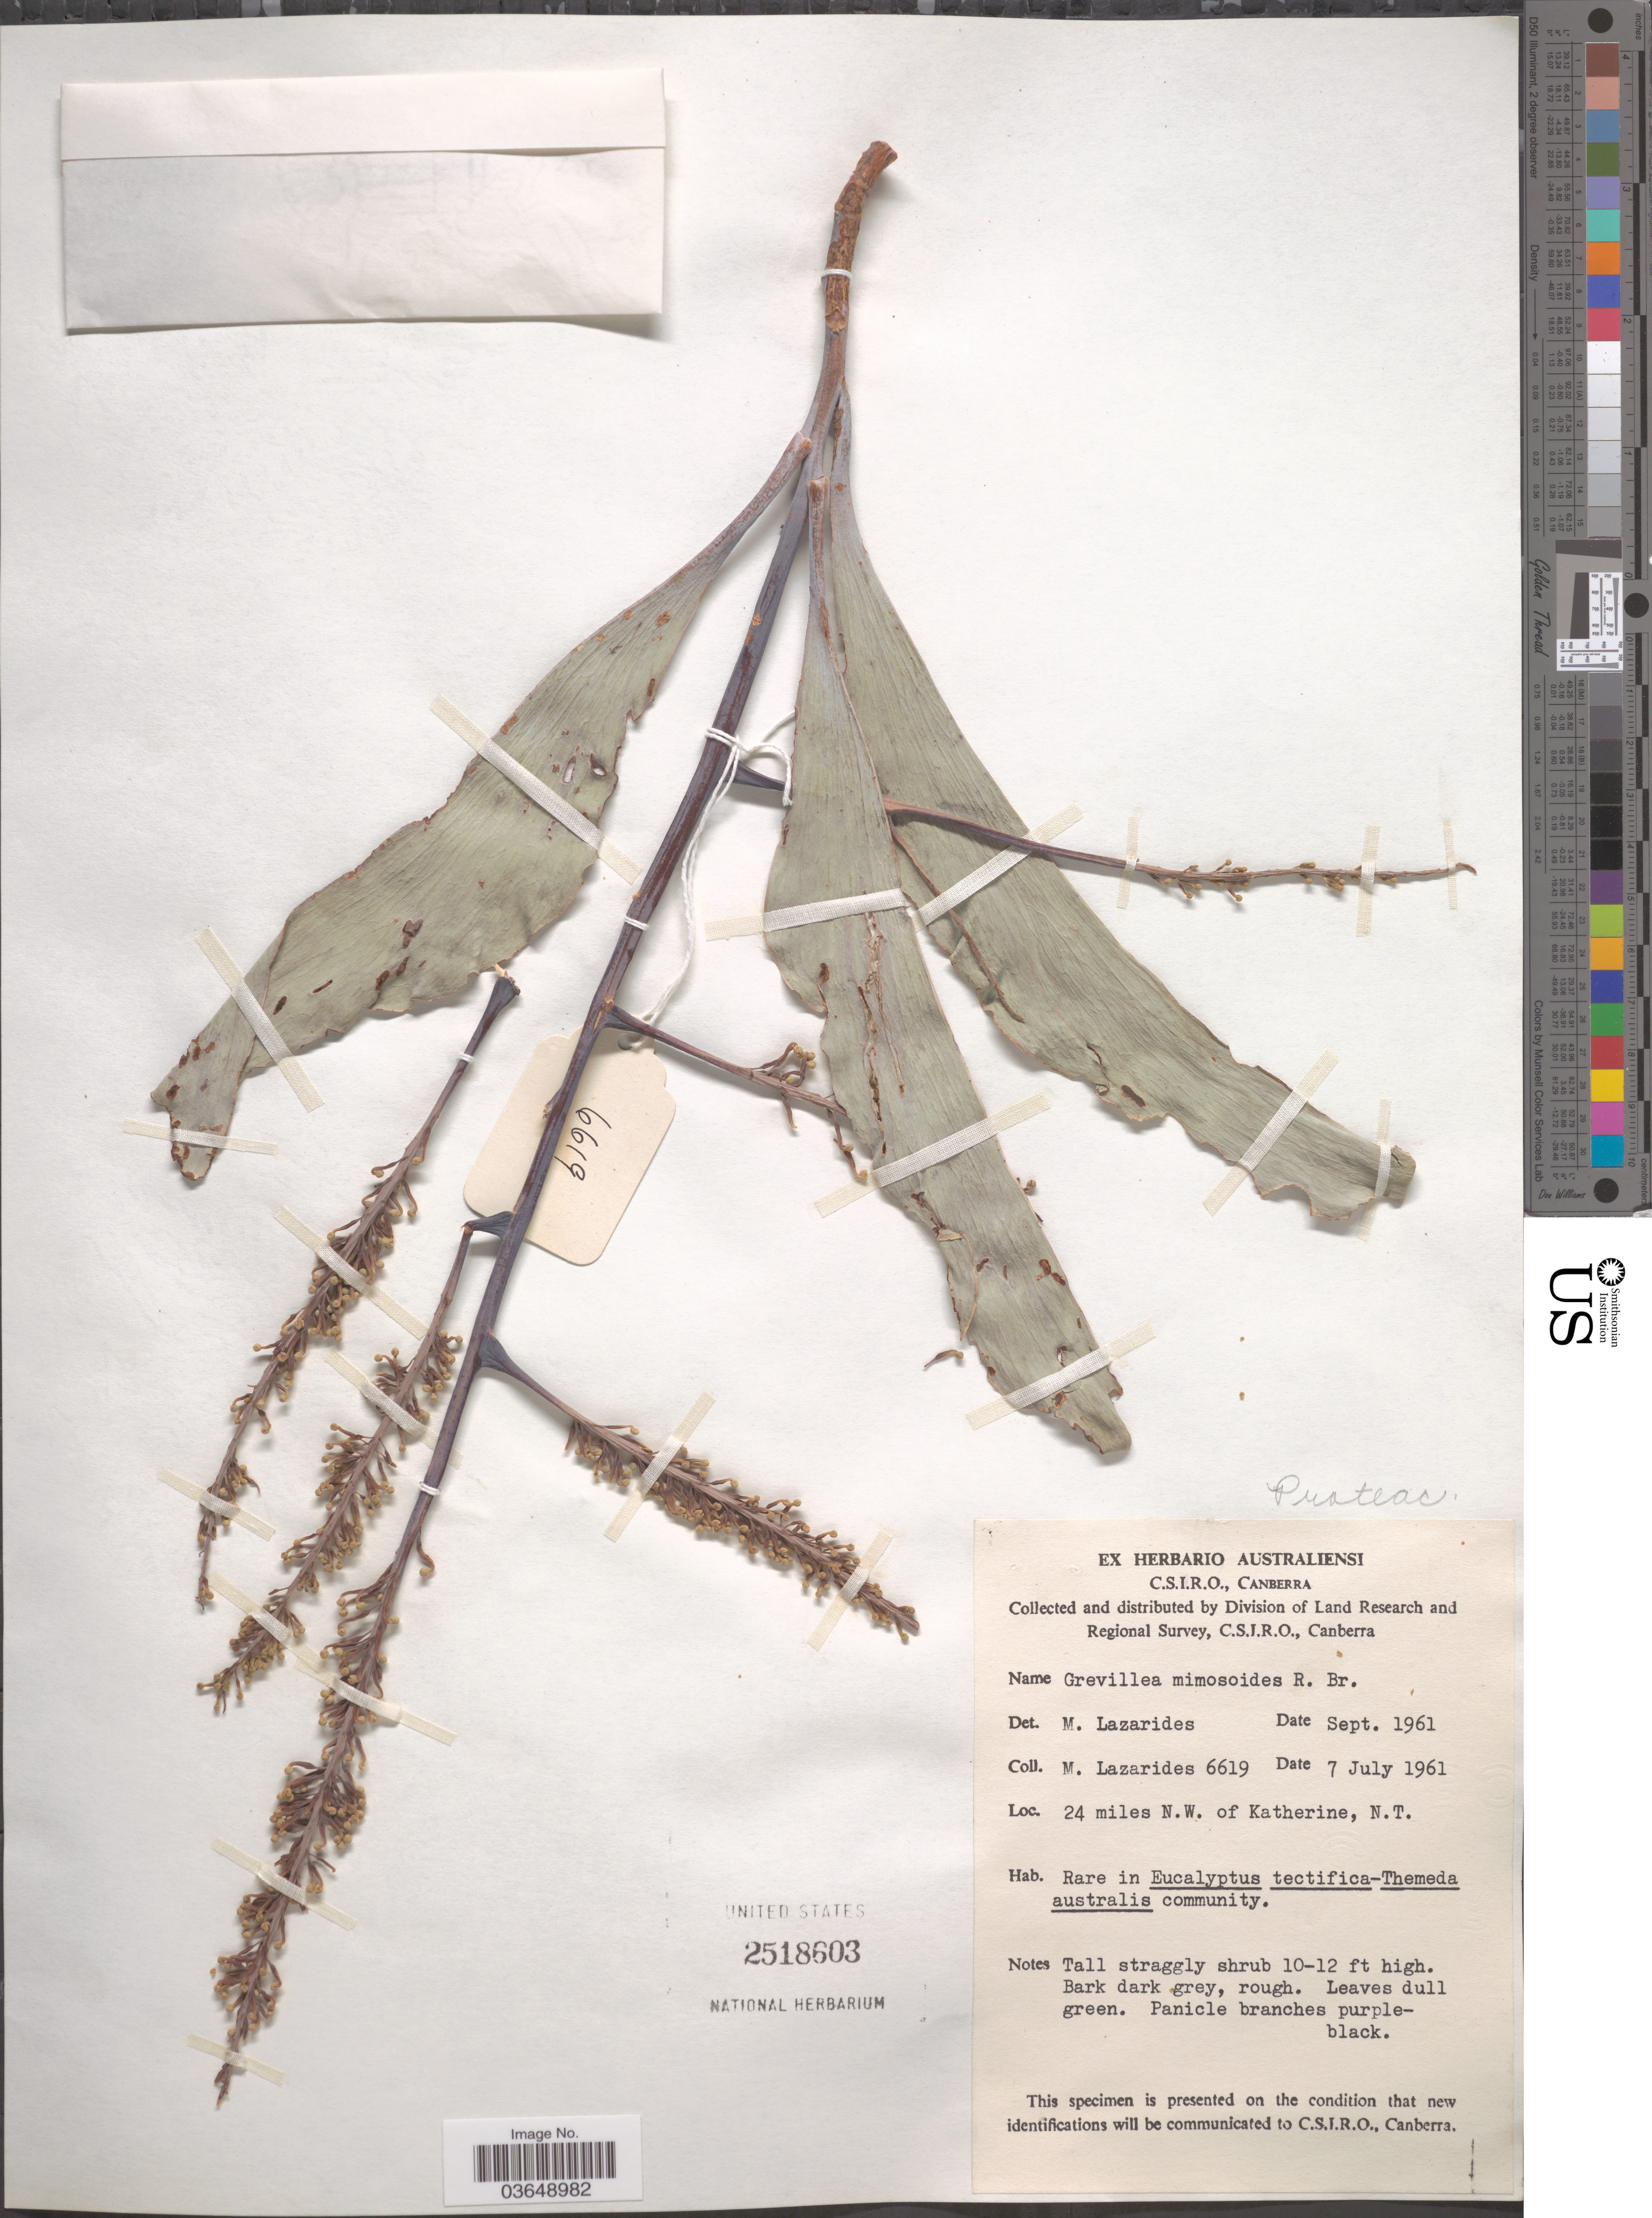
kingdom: Plantae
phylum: Tracheophyta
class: Magnoliopsida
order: Proteales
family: Proteaceae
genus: Grevillea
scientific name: Grevillea mimosoides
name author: R. Br.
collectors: M. Lazarides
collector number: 6619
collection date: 1961-07-07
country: Australia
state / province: Northern Territory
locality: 24 miles N.W. of Katherine, N.T.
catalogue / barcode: US 2518603